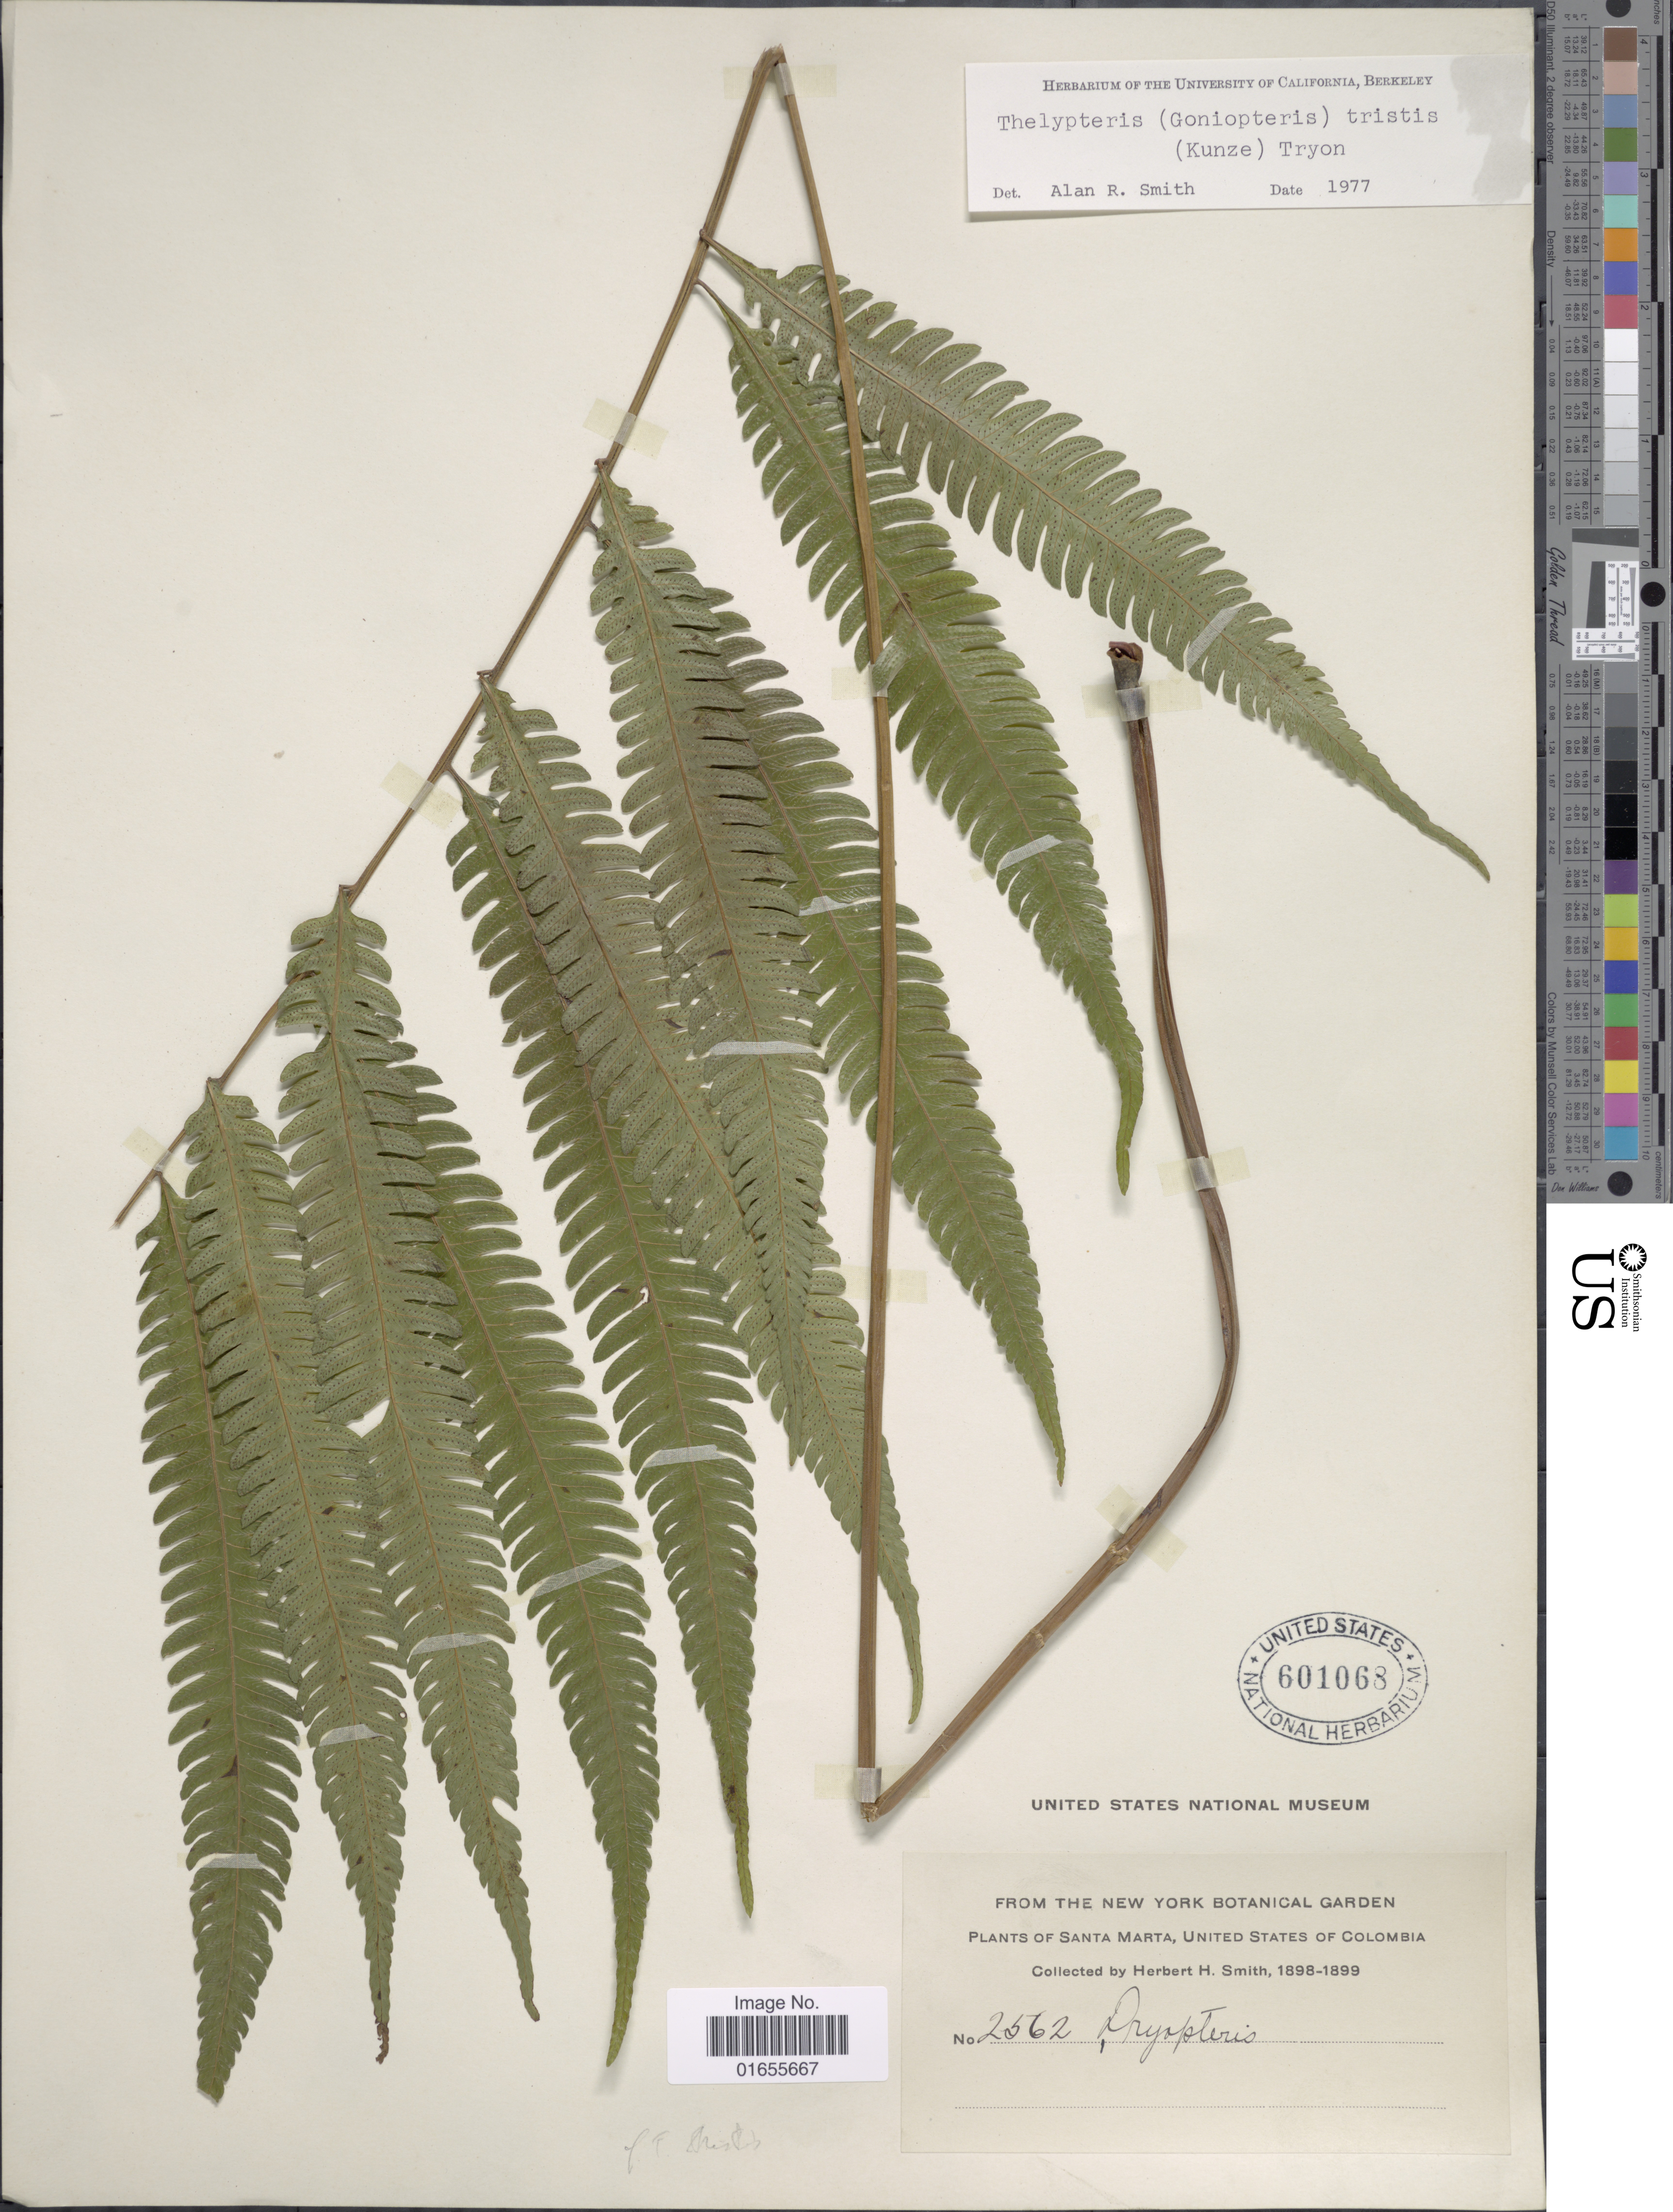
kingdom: Plantae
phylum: Tracheophyta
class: Polypodiopsida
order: Polypodiales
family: Thelypteridaceae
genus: Goniopteris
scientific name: Goniopteris tristis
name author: (Kuntze) Brade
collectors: Herbert H. Smith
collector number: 2562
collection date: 1898/1899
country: Colombia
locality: Santa Marta. Unites States of Colombia.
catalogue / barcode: US 601068